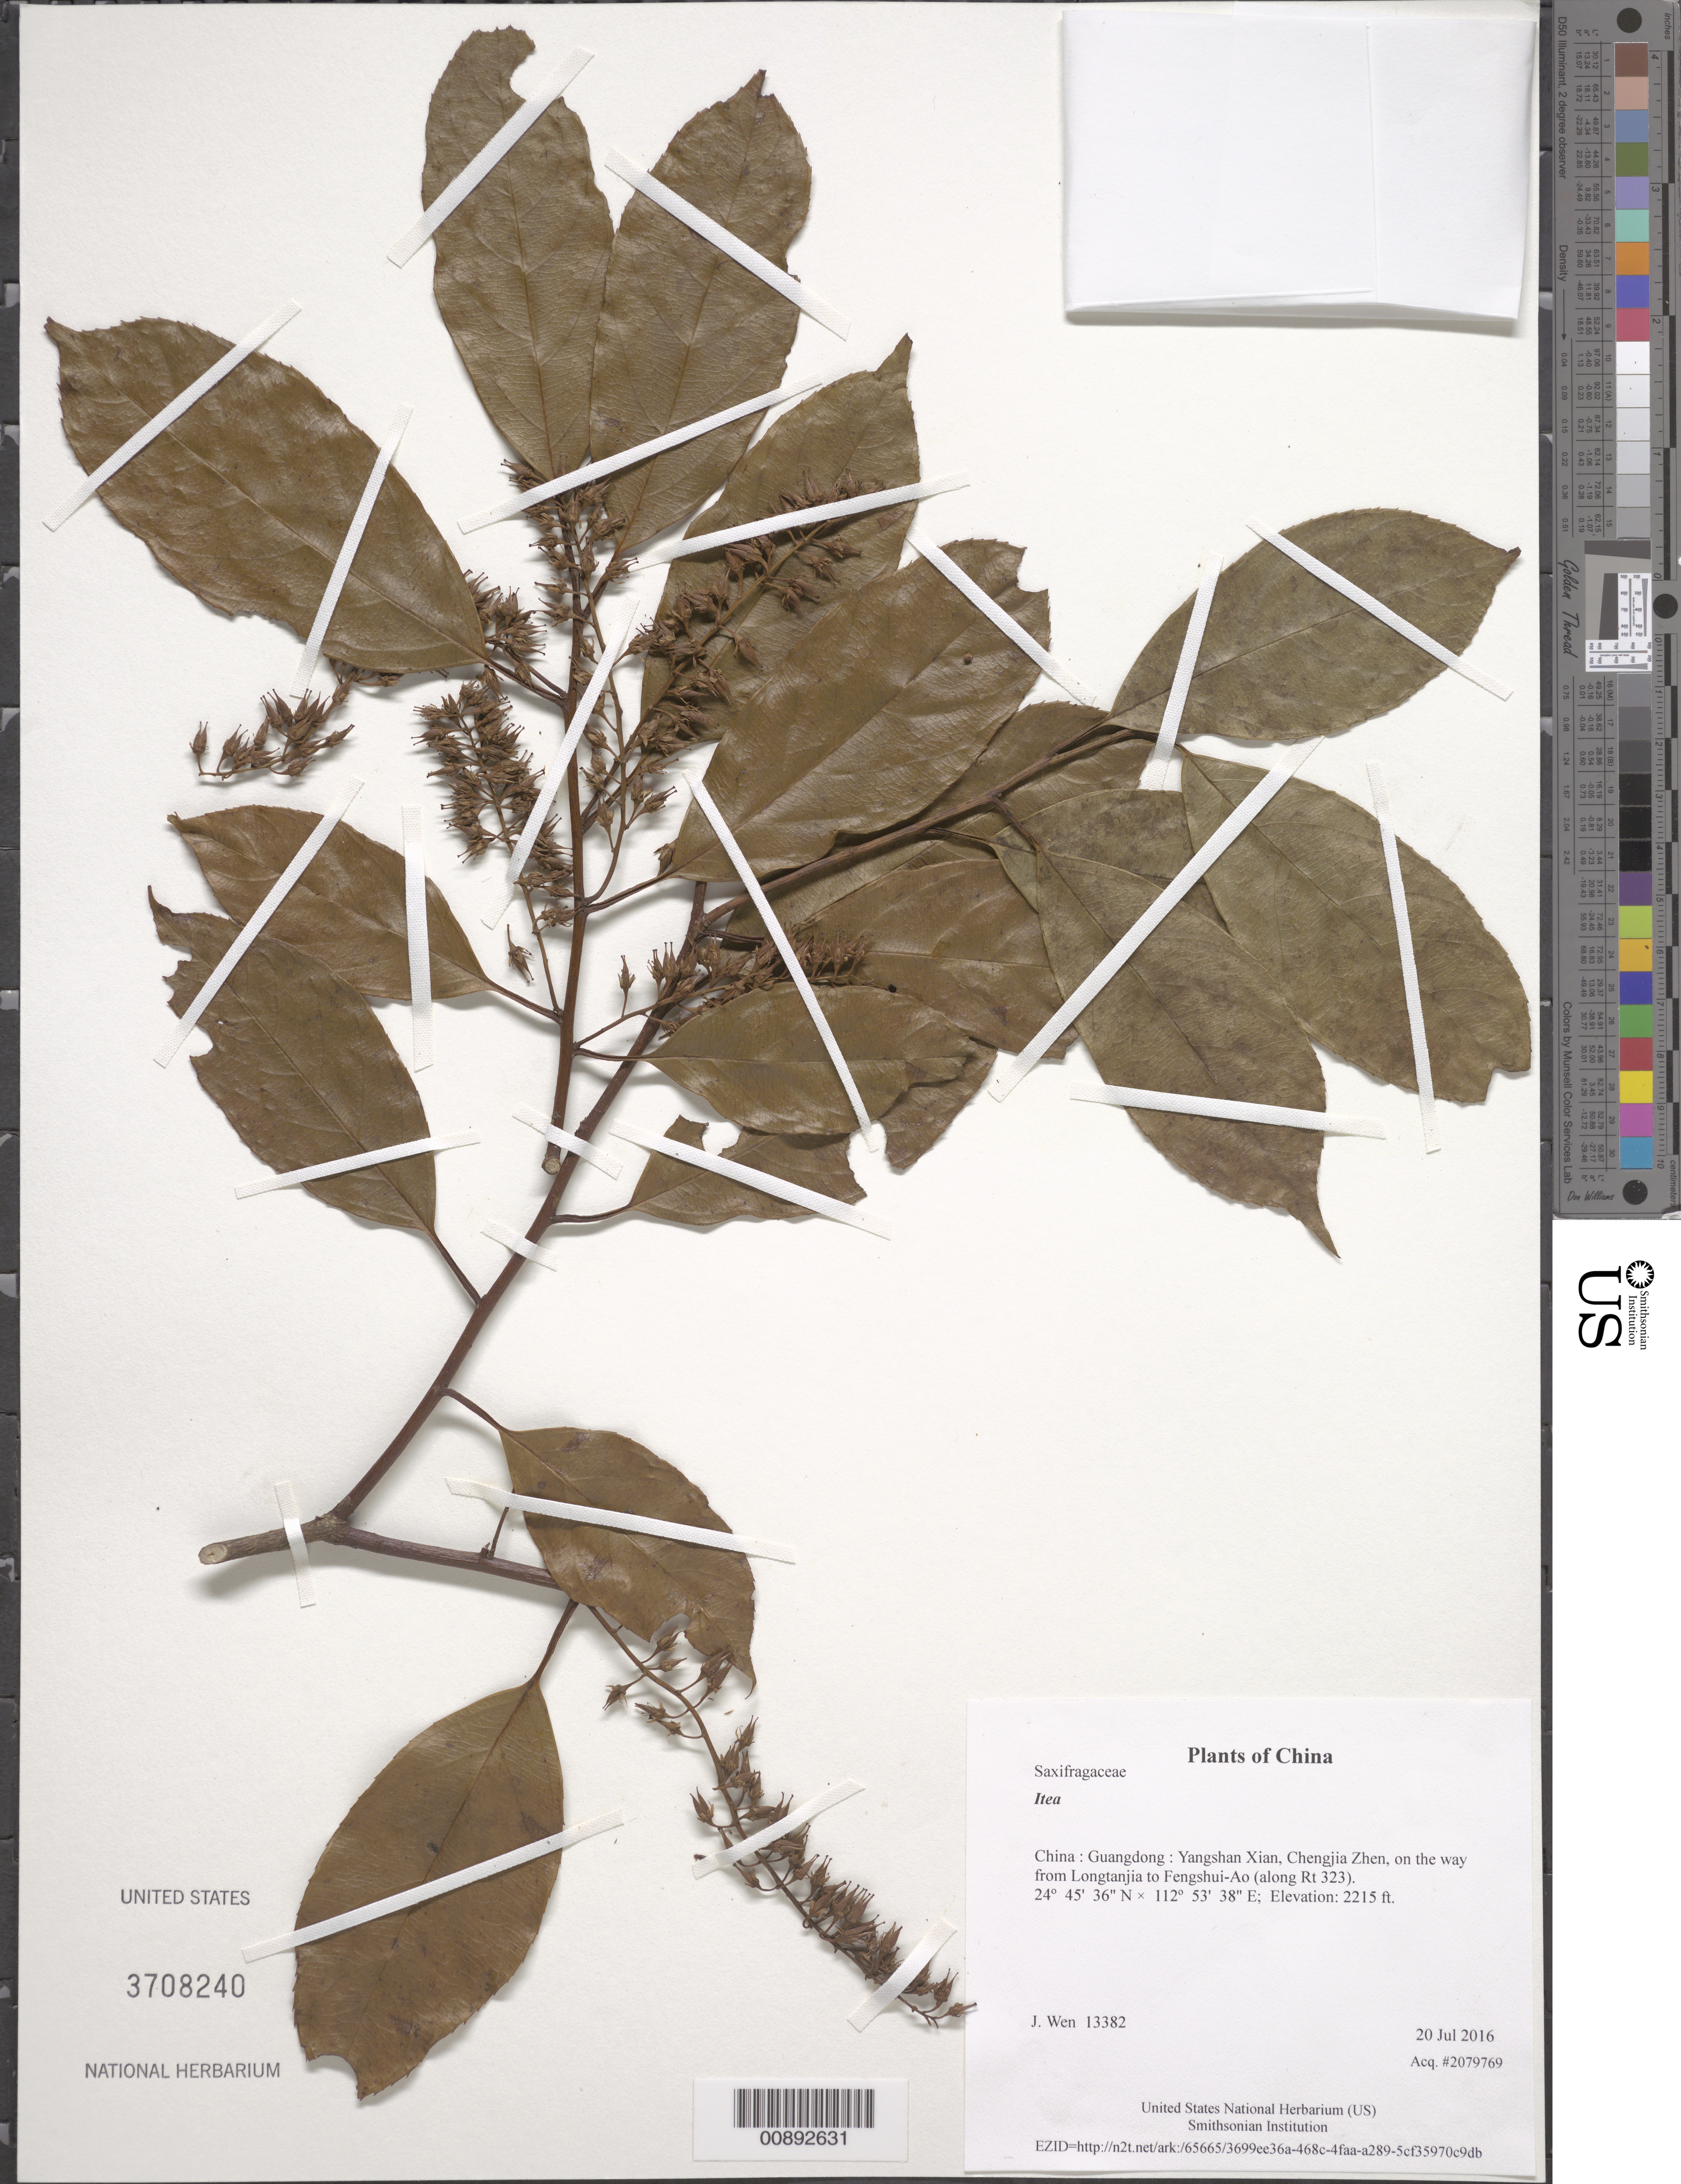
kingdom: Plantae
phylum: Tracheophyta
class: Magnoliopsida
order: Saxifragales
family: Iteaceae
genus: Itea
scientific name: Itea sp.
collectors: J. Wen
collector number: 13382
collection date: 2016-07-20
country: China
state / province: Guangdong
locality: Yangshan Xian, Chengjia Zhen, on the way from Longtanjia to Fengshui-Ao (along Rt 323)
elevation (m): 675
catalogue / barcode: US 3708240